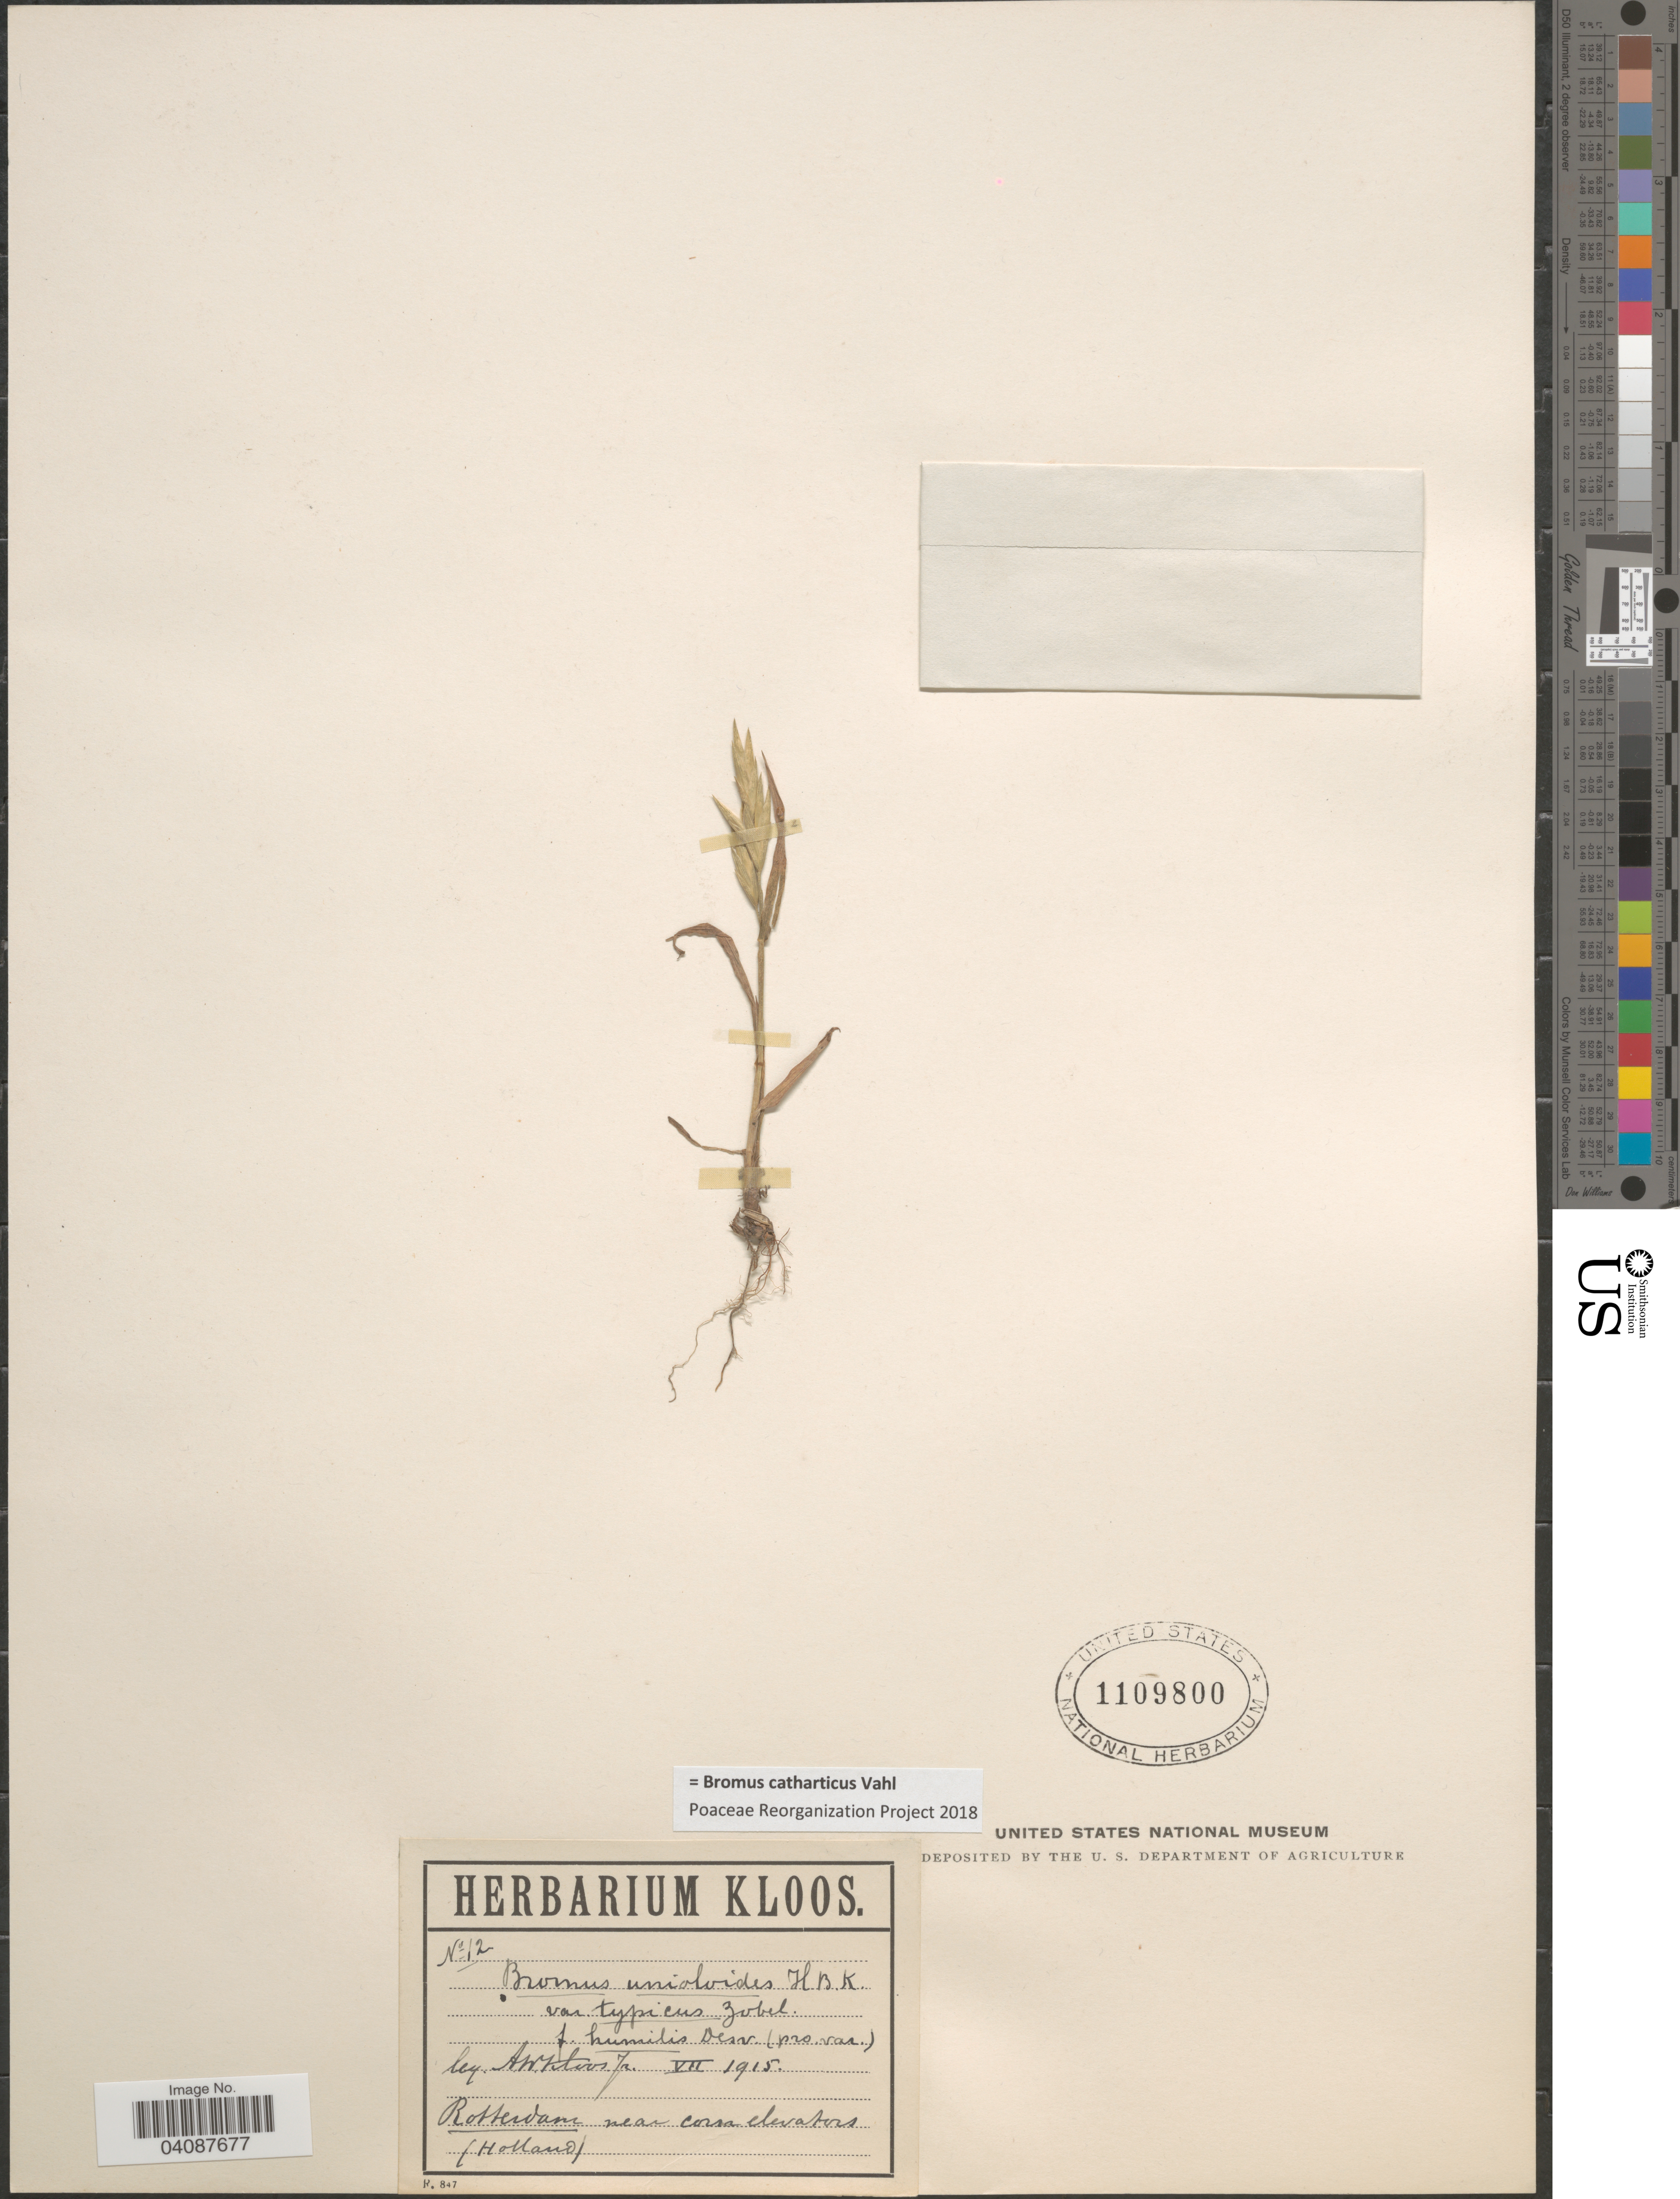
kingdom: Plantae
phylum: Tracheophyta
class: Liliopsida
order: Poales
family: Poaceae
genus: Bromus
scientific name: Bromus catharticus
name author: Vahl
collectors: A. W. Kloos, Jr.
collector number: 12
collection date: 1915-07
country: Netherlands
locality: Rotterdam near corsa elevators (Holland).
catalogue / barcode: US 1109800